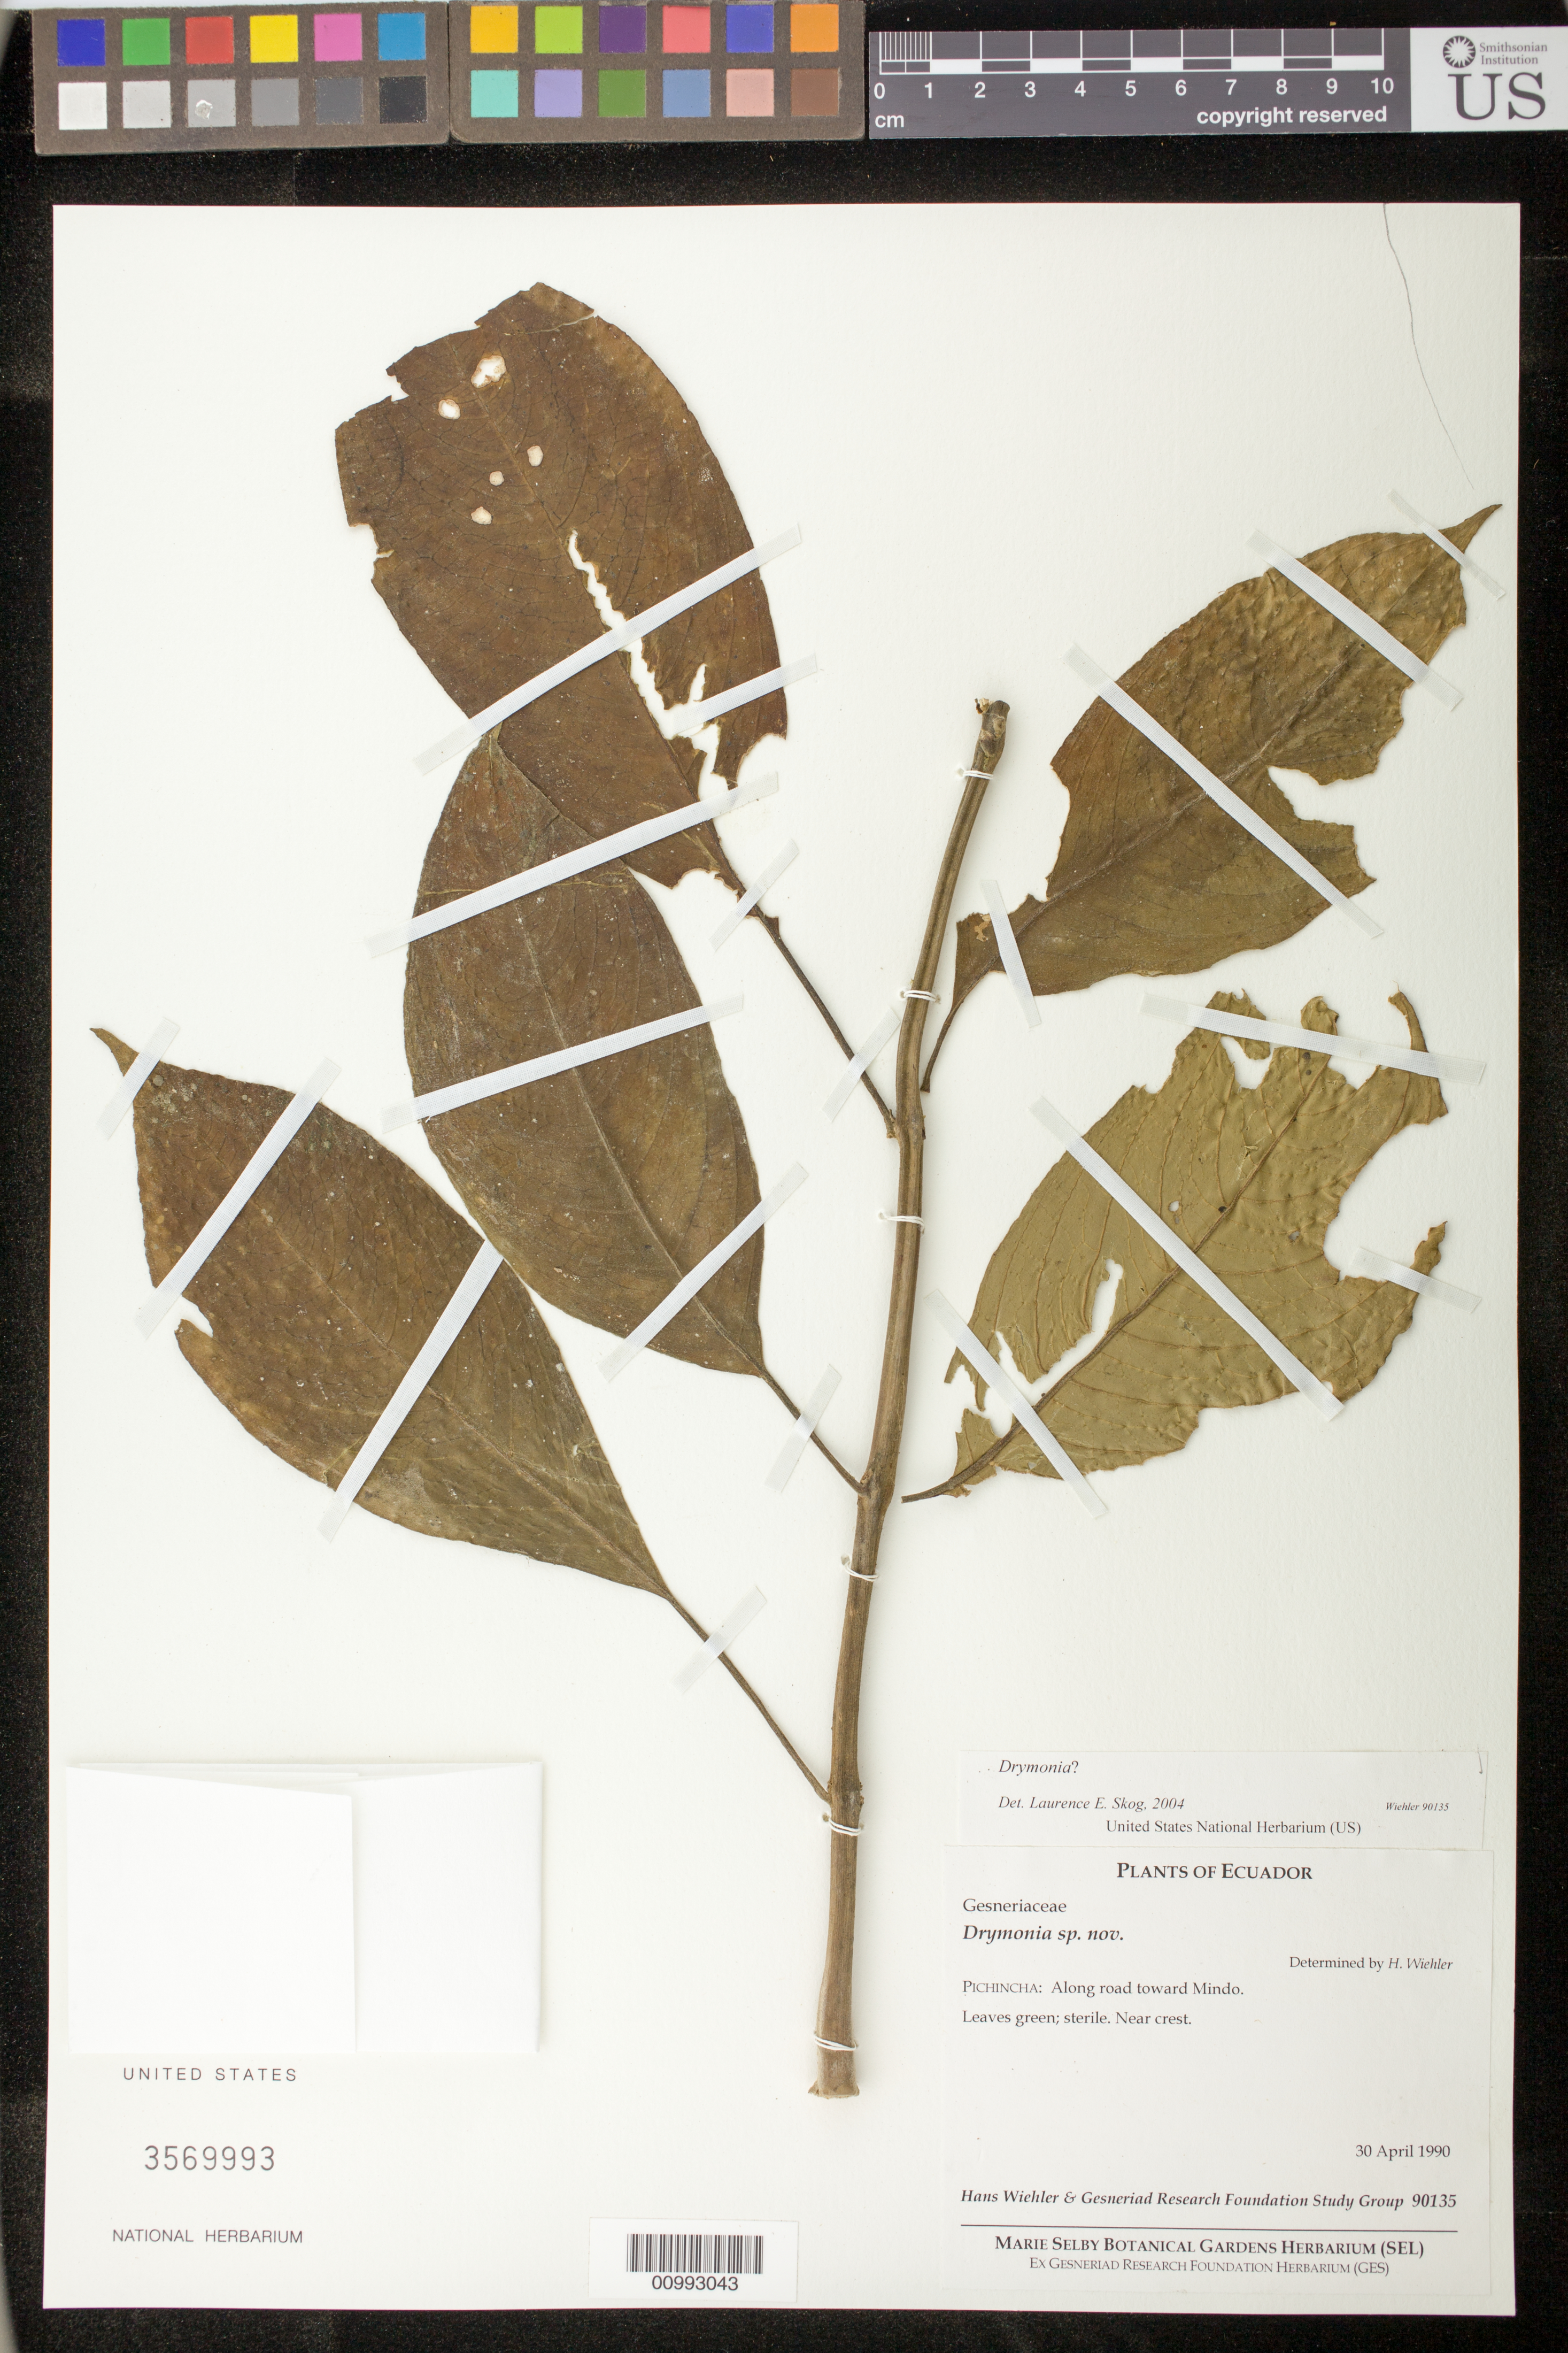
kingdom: Plantae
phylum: Tracheophyta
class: Magnoliopsida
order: Lamiales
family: Gesneriaceae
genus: Drymonia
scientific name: Drymonia sp.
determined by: Skog, Laurence E.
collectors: H. J. Wiehler & Gesneriad Research Foundation Study Group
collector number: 90135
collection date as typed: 30 Apr 1990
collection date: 1990-04-30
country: Ecuador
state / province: Pichincha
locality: Pichincha: along road toward Mindo, near crest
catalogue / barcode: US 3569993